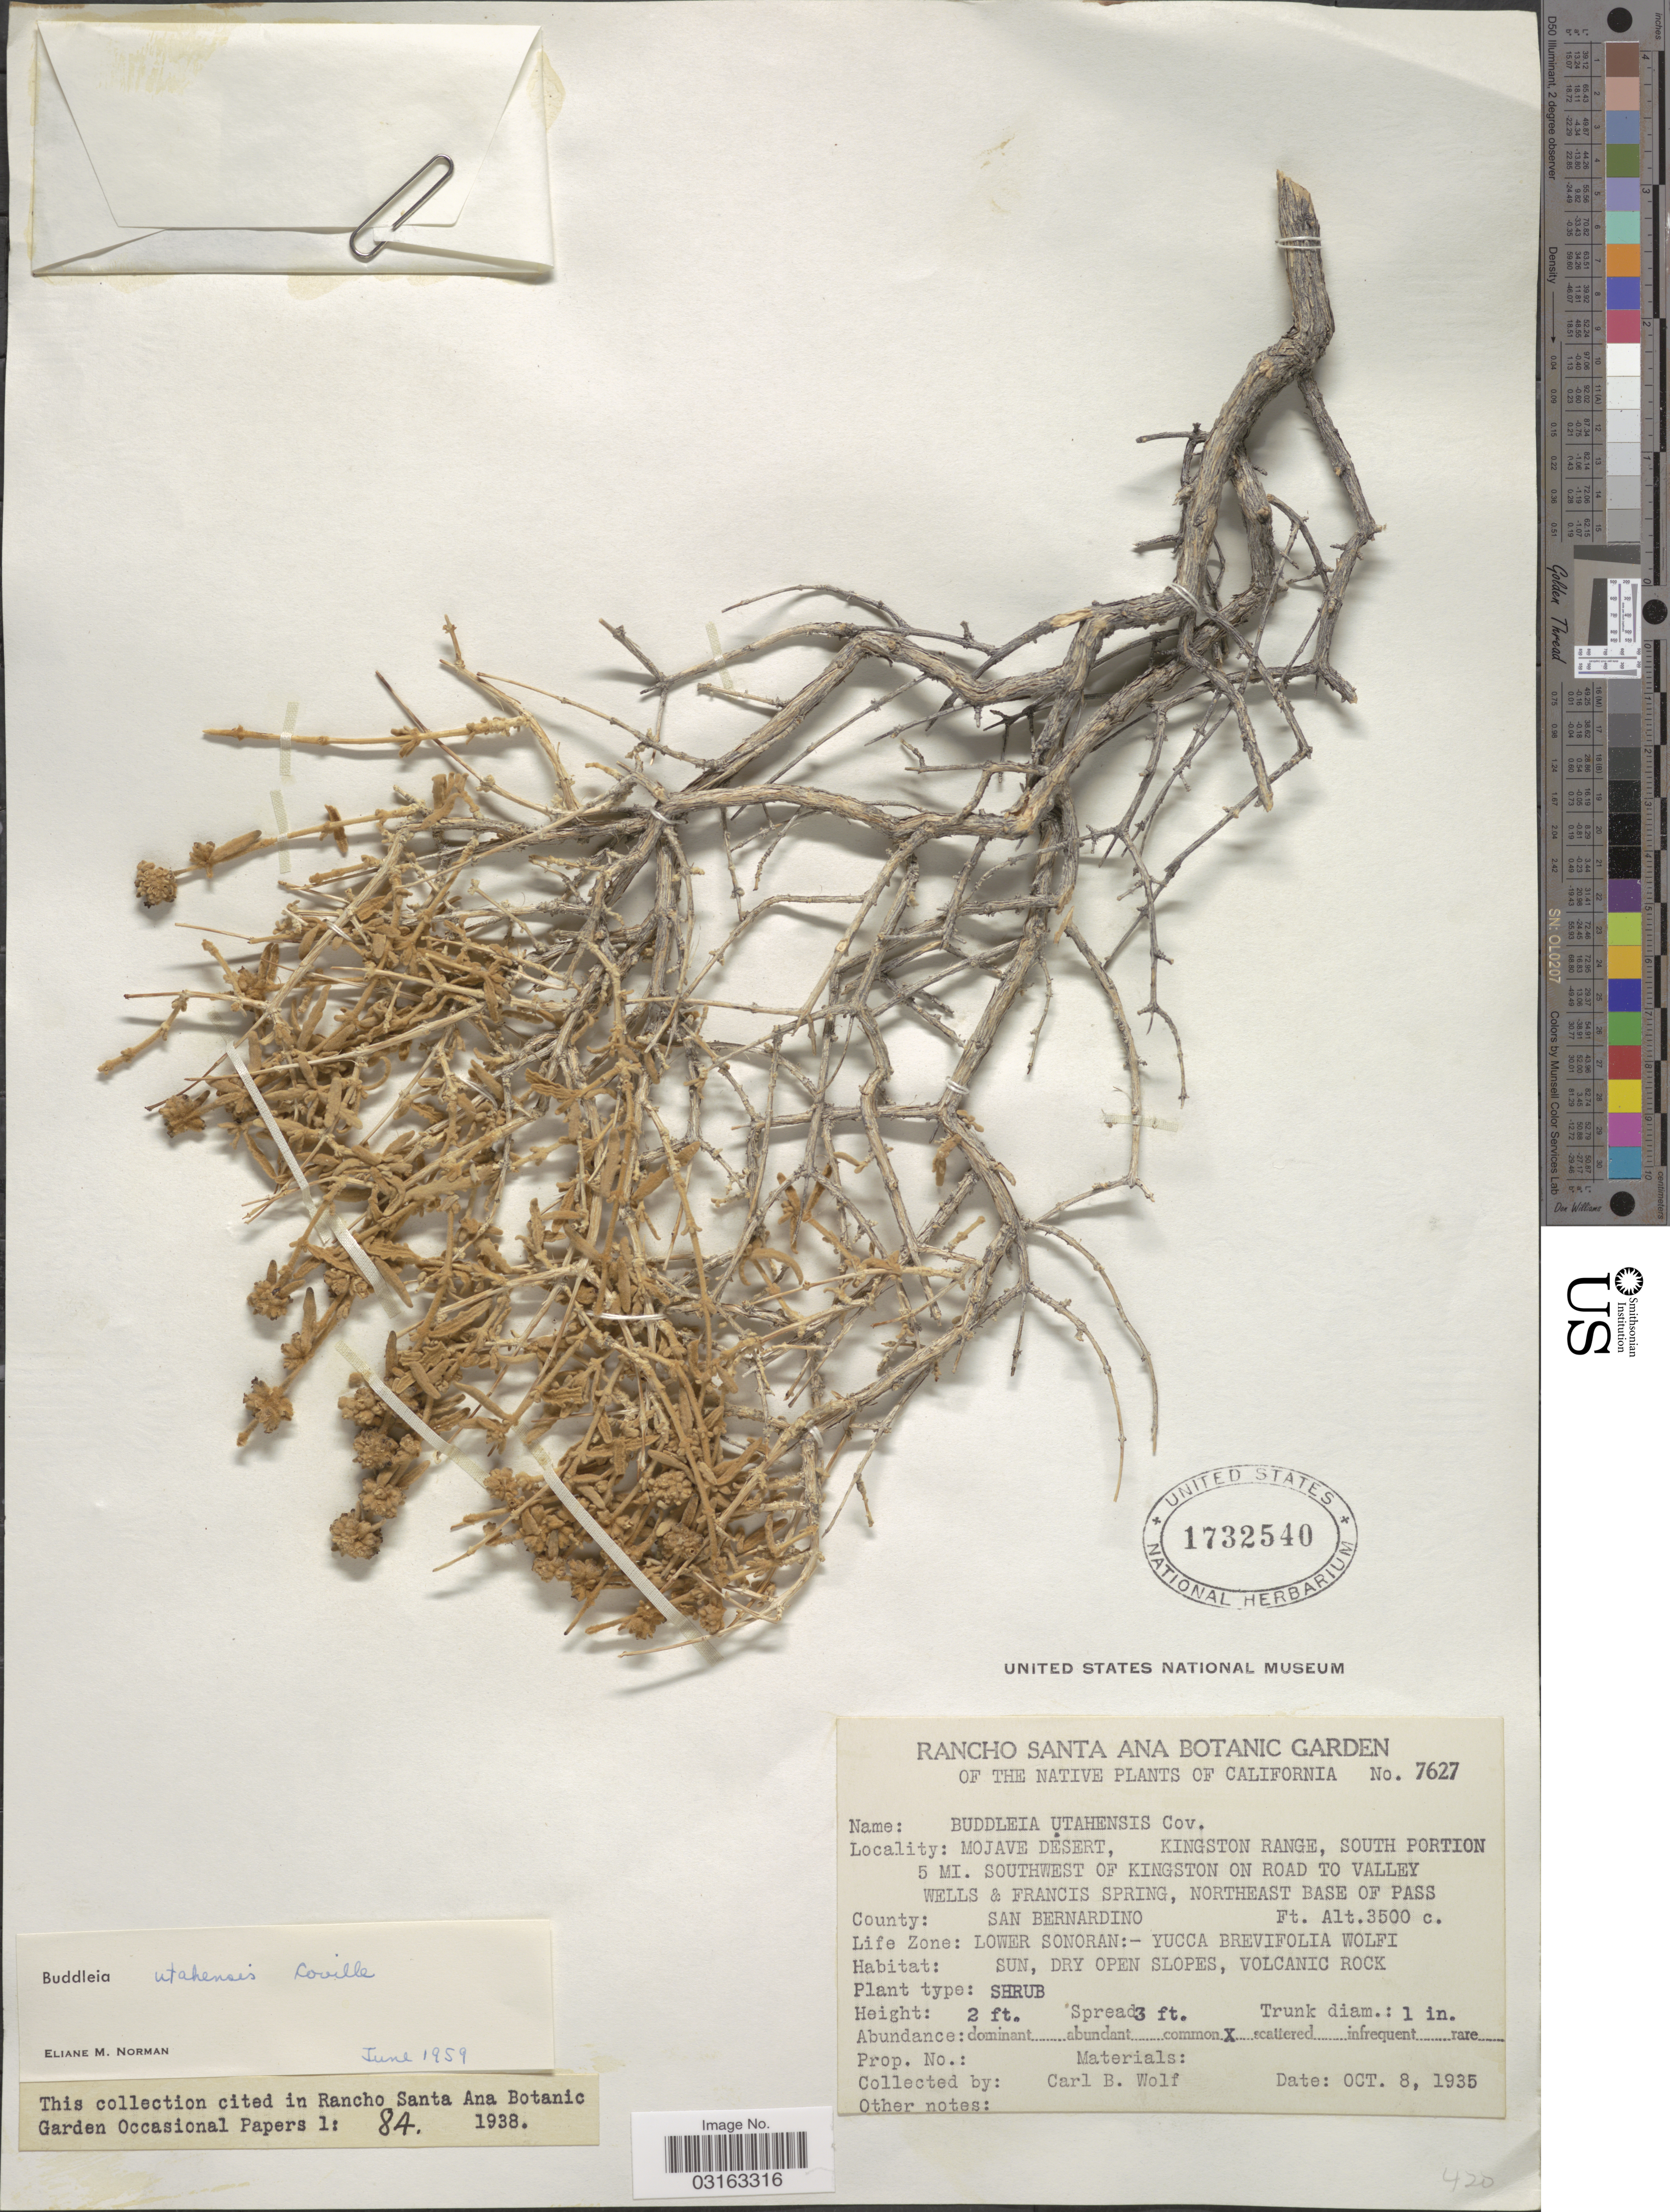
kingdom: Plantae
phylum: Tracheophyta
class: Magnoliopsida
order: Lamiales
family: Scrophulariaceae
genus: Buddleja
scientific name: Buddleja utahensis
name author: Coville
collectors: C. B. Wolf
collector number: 7627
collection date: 1935-10-08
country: United States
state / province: California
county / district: San Bernardino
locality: Mojave Desert, Kingston Range, South Portion 5 MI. southwest of Kingston on road to valley wells & Francis Spring, Northeast base of pass. County: San Bernardino. Life Zone: Lower Sonoran.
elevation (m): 1067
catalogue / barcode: US 1732540